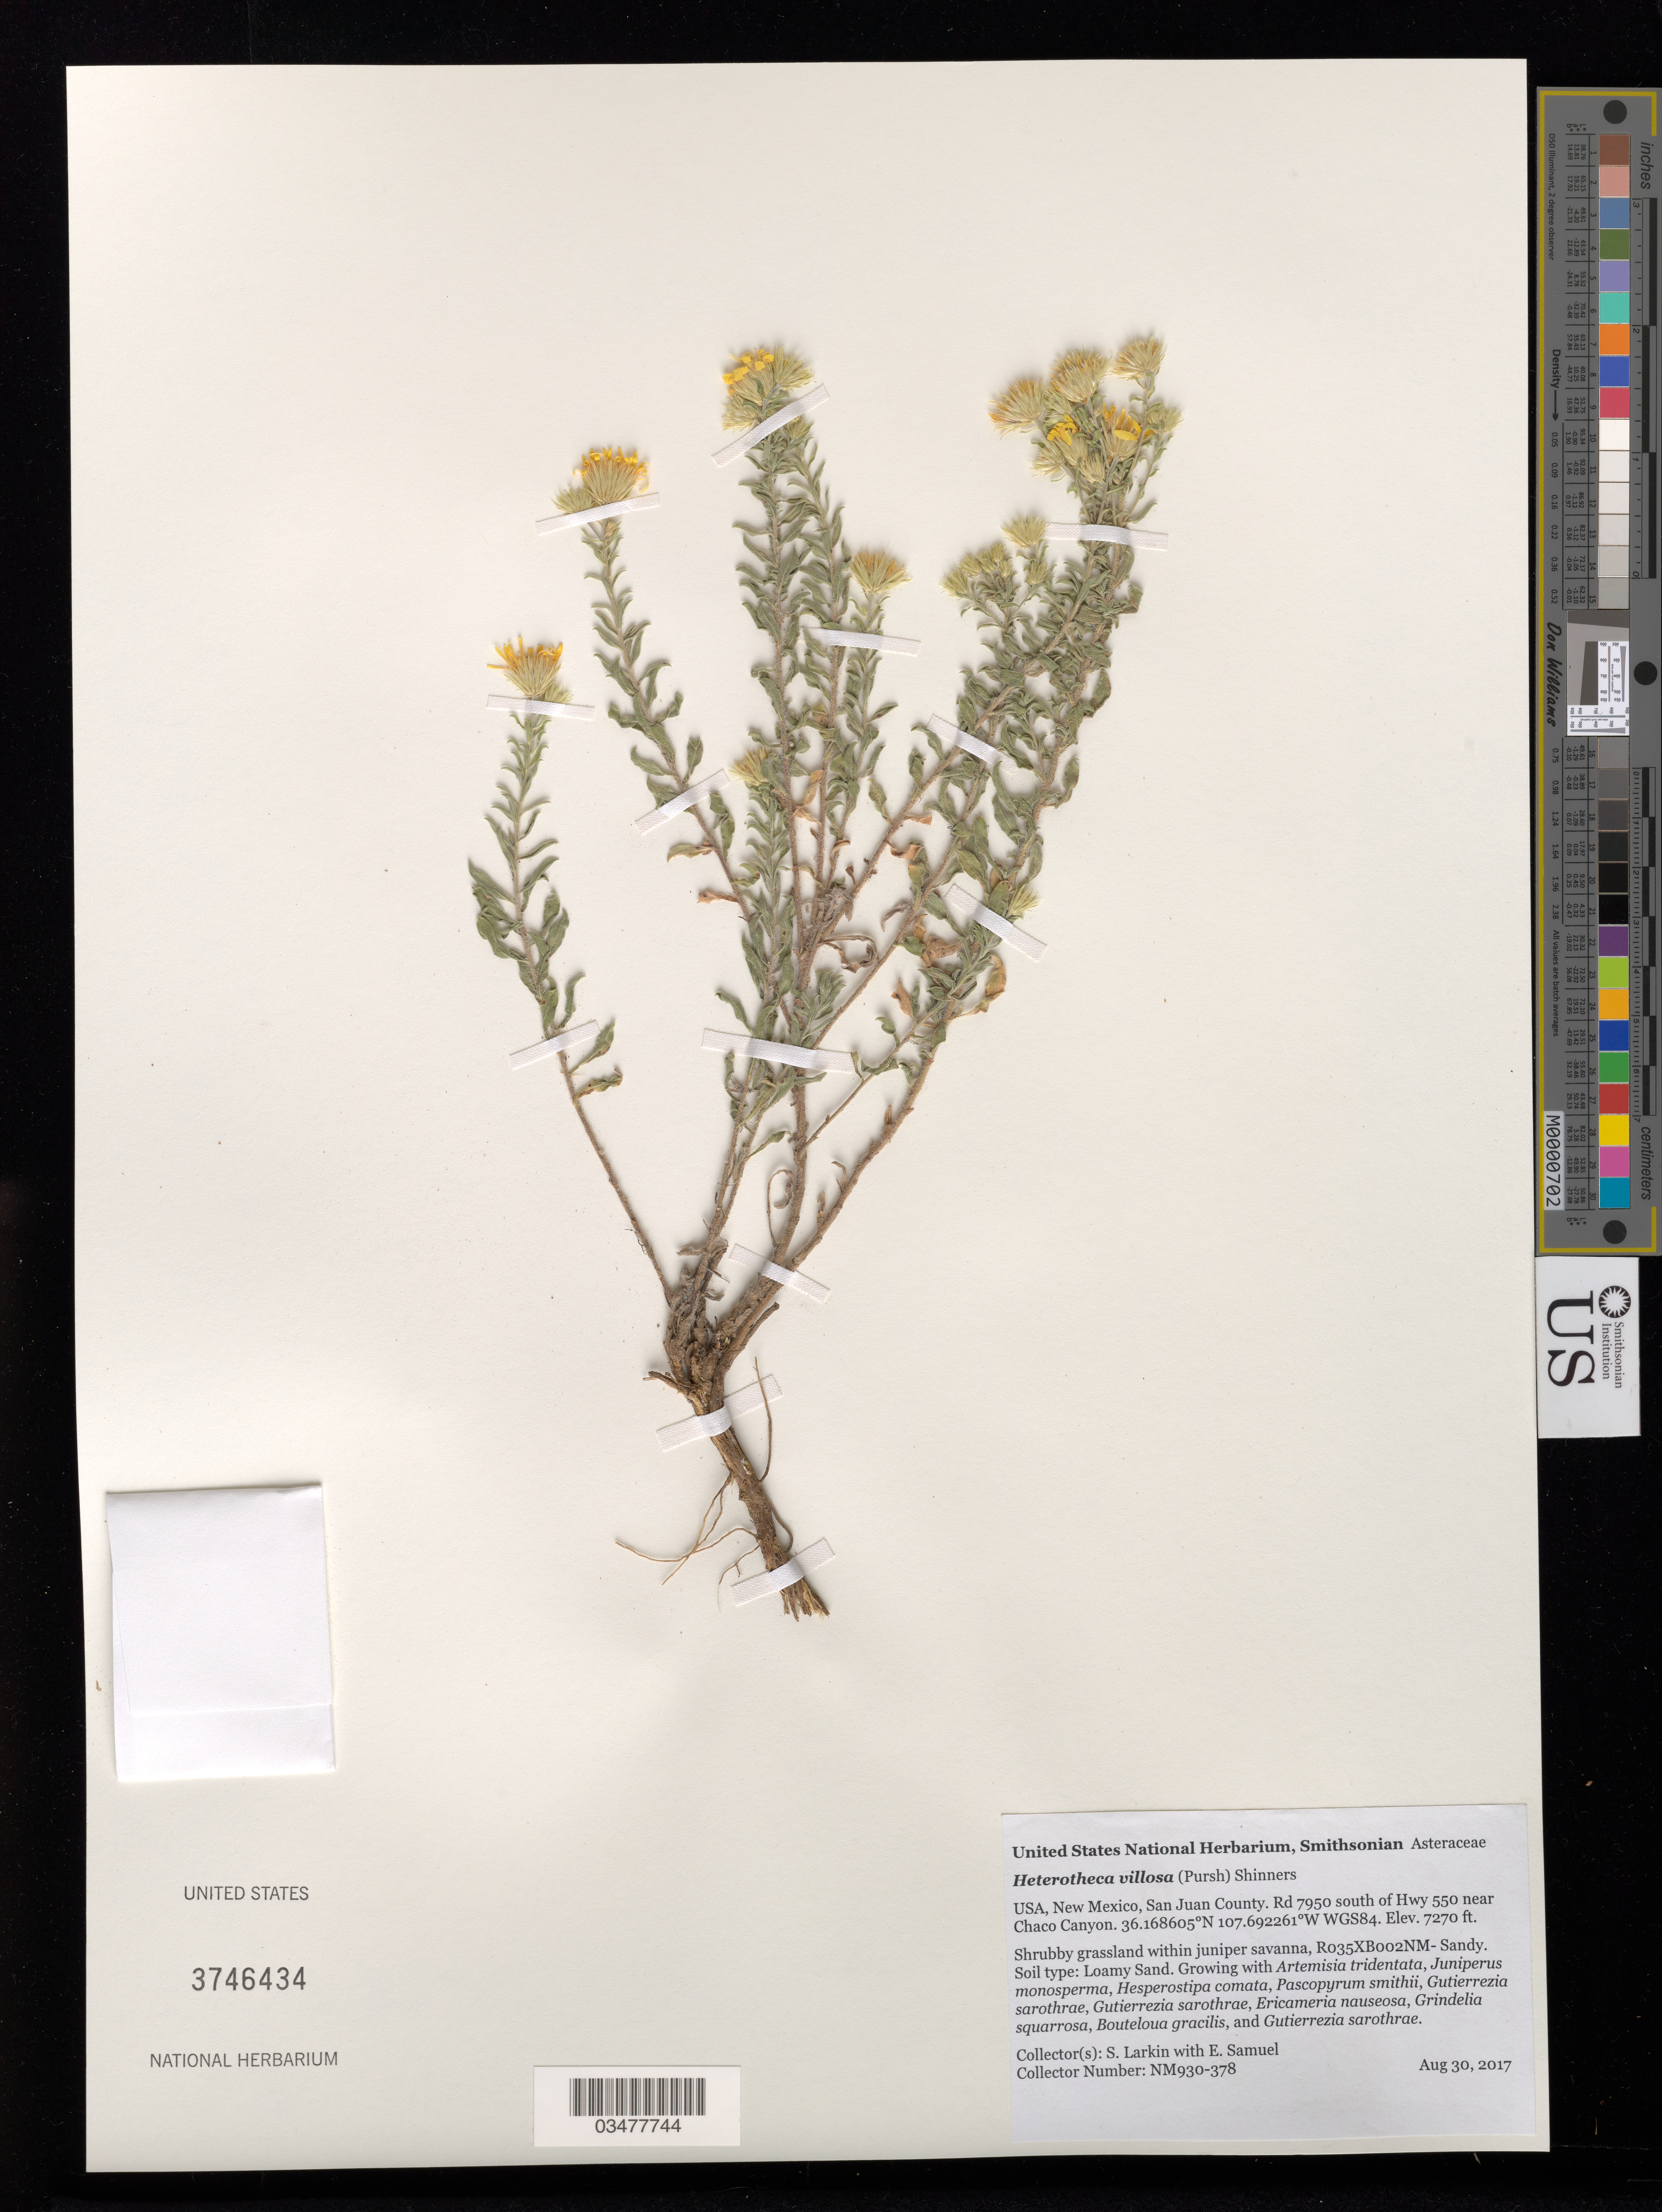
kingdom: Plantae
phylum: Tracheophyta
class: Magnoliopsida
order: Asterales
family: Asteraceae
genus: Heterotheca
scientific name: Heterotheca villosa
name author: (Pursh) Shinners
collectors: S. Larkin & E. Samuel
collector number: NM930-378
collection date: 2017-08-30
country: United States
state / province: New Mexico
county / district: San Juan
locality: Rd 7950 S of Hwy 550 near Chaco Canyon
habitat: R035XB002NM- Sandy. Loamy Sand. Shrubby grassland within juniper savanna. With Artemisia tridentata, Juniperus monosperma, Bouteloua gracilis, etc.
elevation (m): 2216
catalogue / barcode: US 3746434